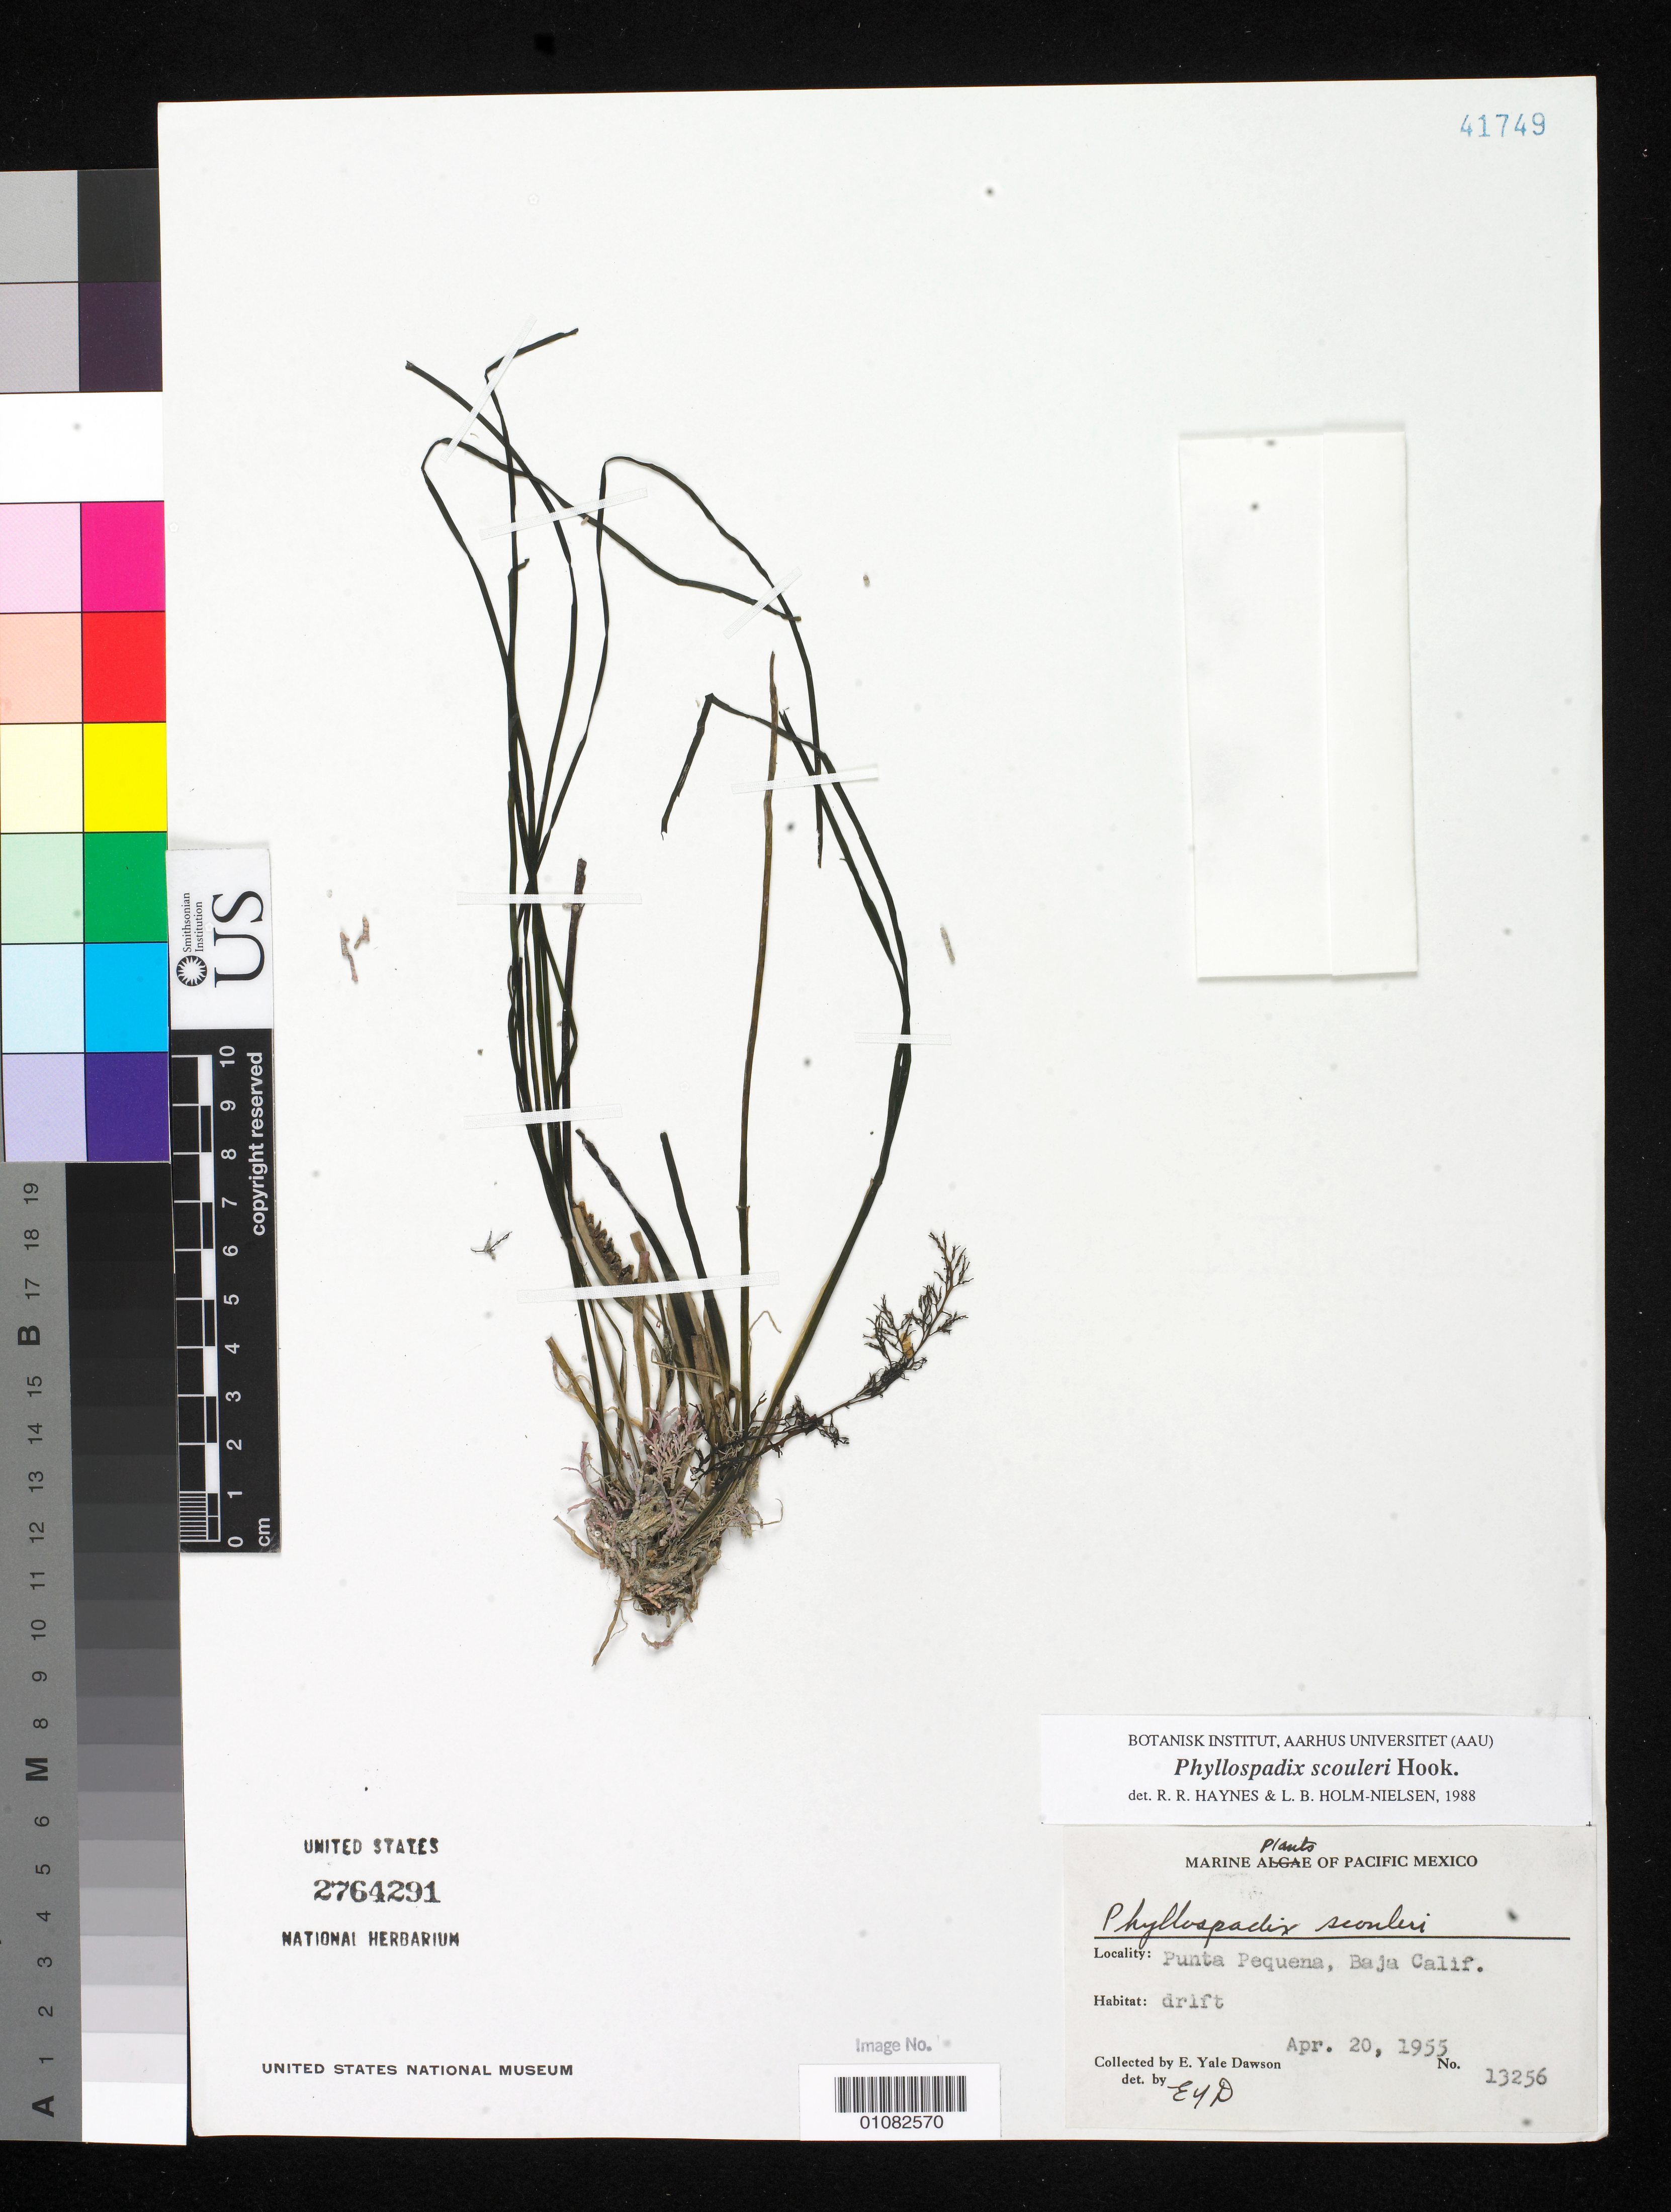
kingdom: Plantae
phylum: Tracheophyta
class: Liliopsida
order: Alismatales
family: Zosteraceae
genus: Phyllospadix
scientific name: Phyllospadix scouleri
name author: Hook.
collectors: E. Y. Dawson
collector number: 13256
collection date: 1955-04-20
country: Mexico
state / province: Baja California Norte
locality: Punta Pequena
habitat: Drift.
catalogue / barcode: US 2764291